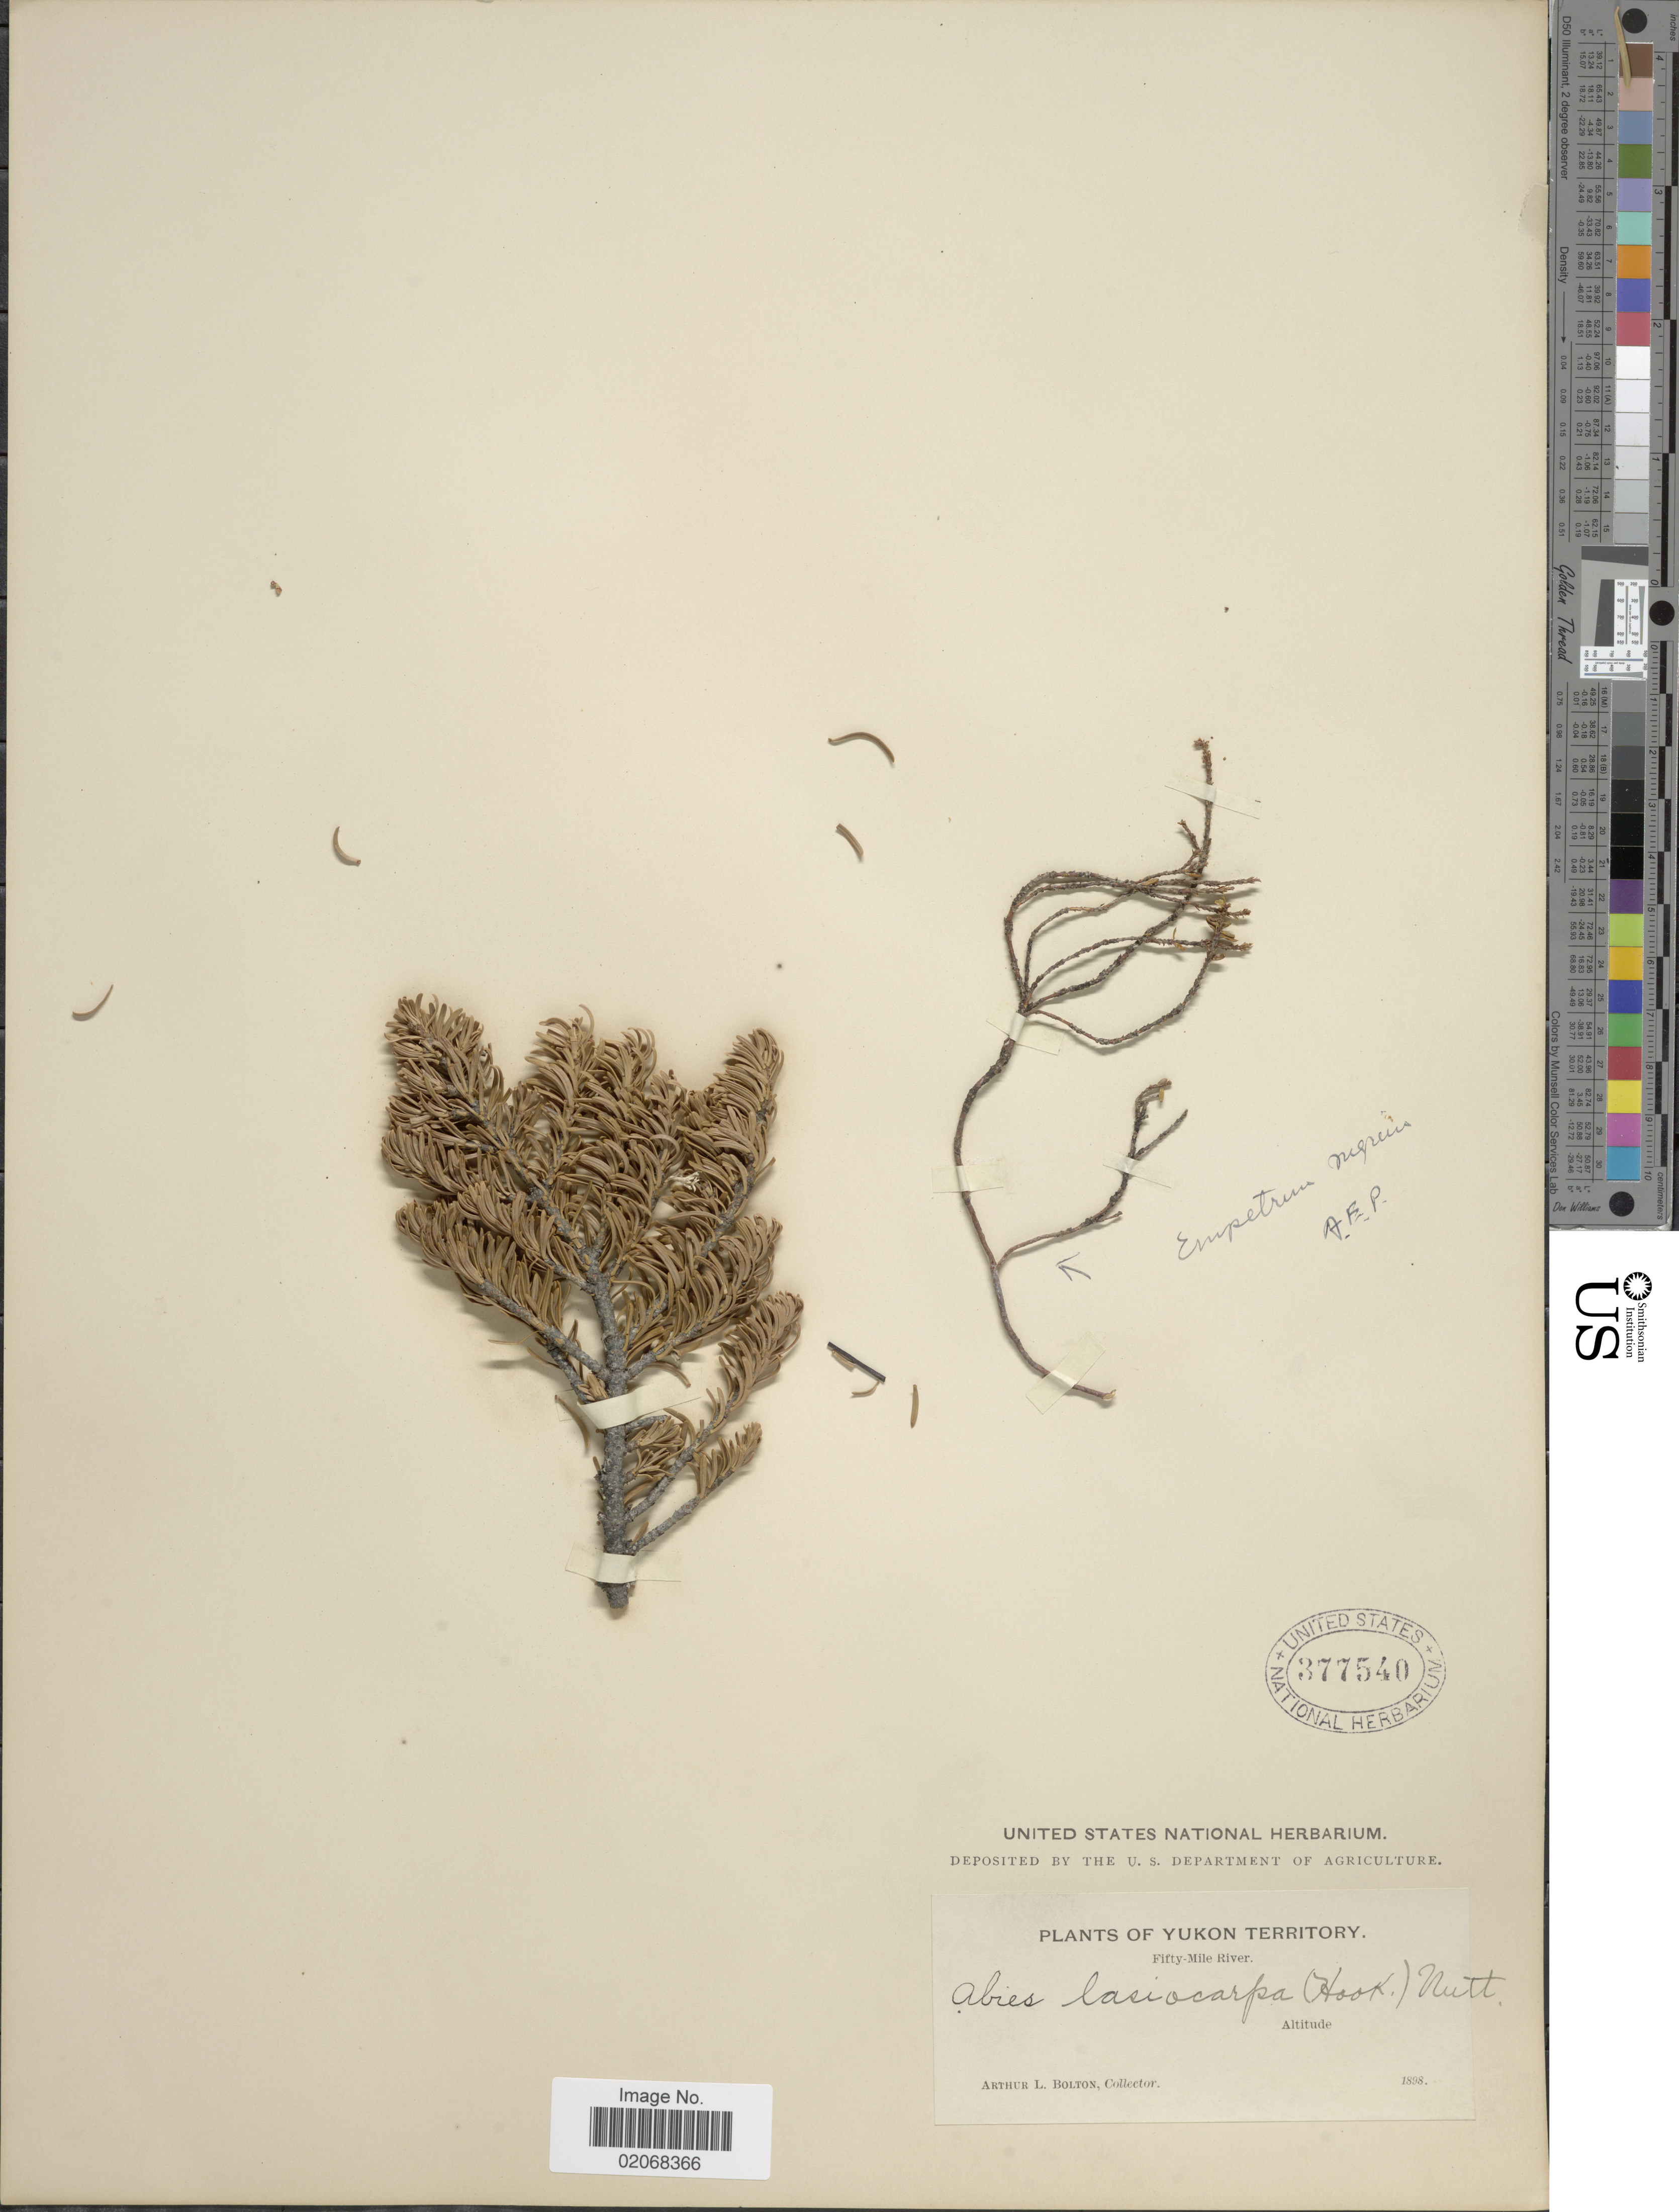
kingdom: Plantae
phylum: Tracheophyta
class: Pinopsida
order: Pinales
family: Pinaceae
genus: Abies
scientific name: Abies lasiocarpa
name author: (Hook.) Nutt.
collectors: A. Bolton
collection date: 1898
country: Canada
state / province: Yukon Territory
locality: Fifty-Mile River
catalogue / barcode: US 377540